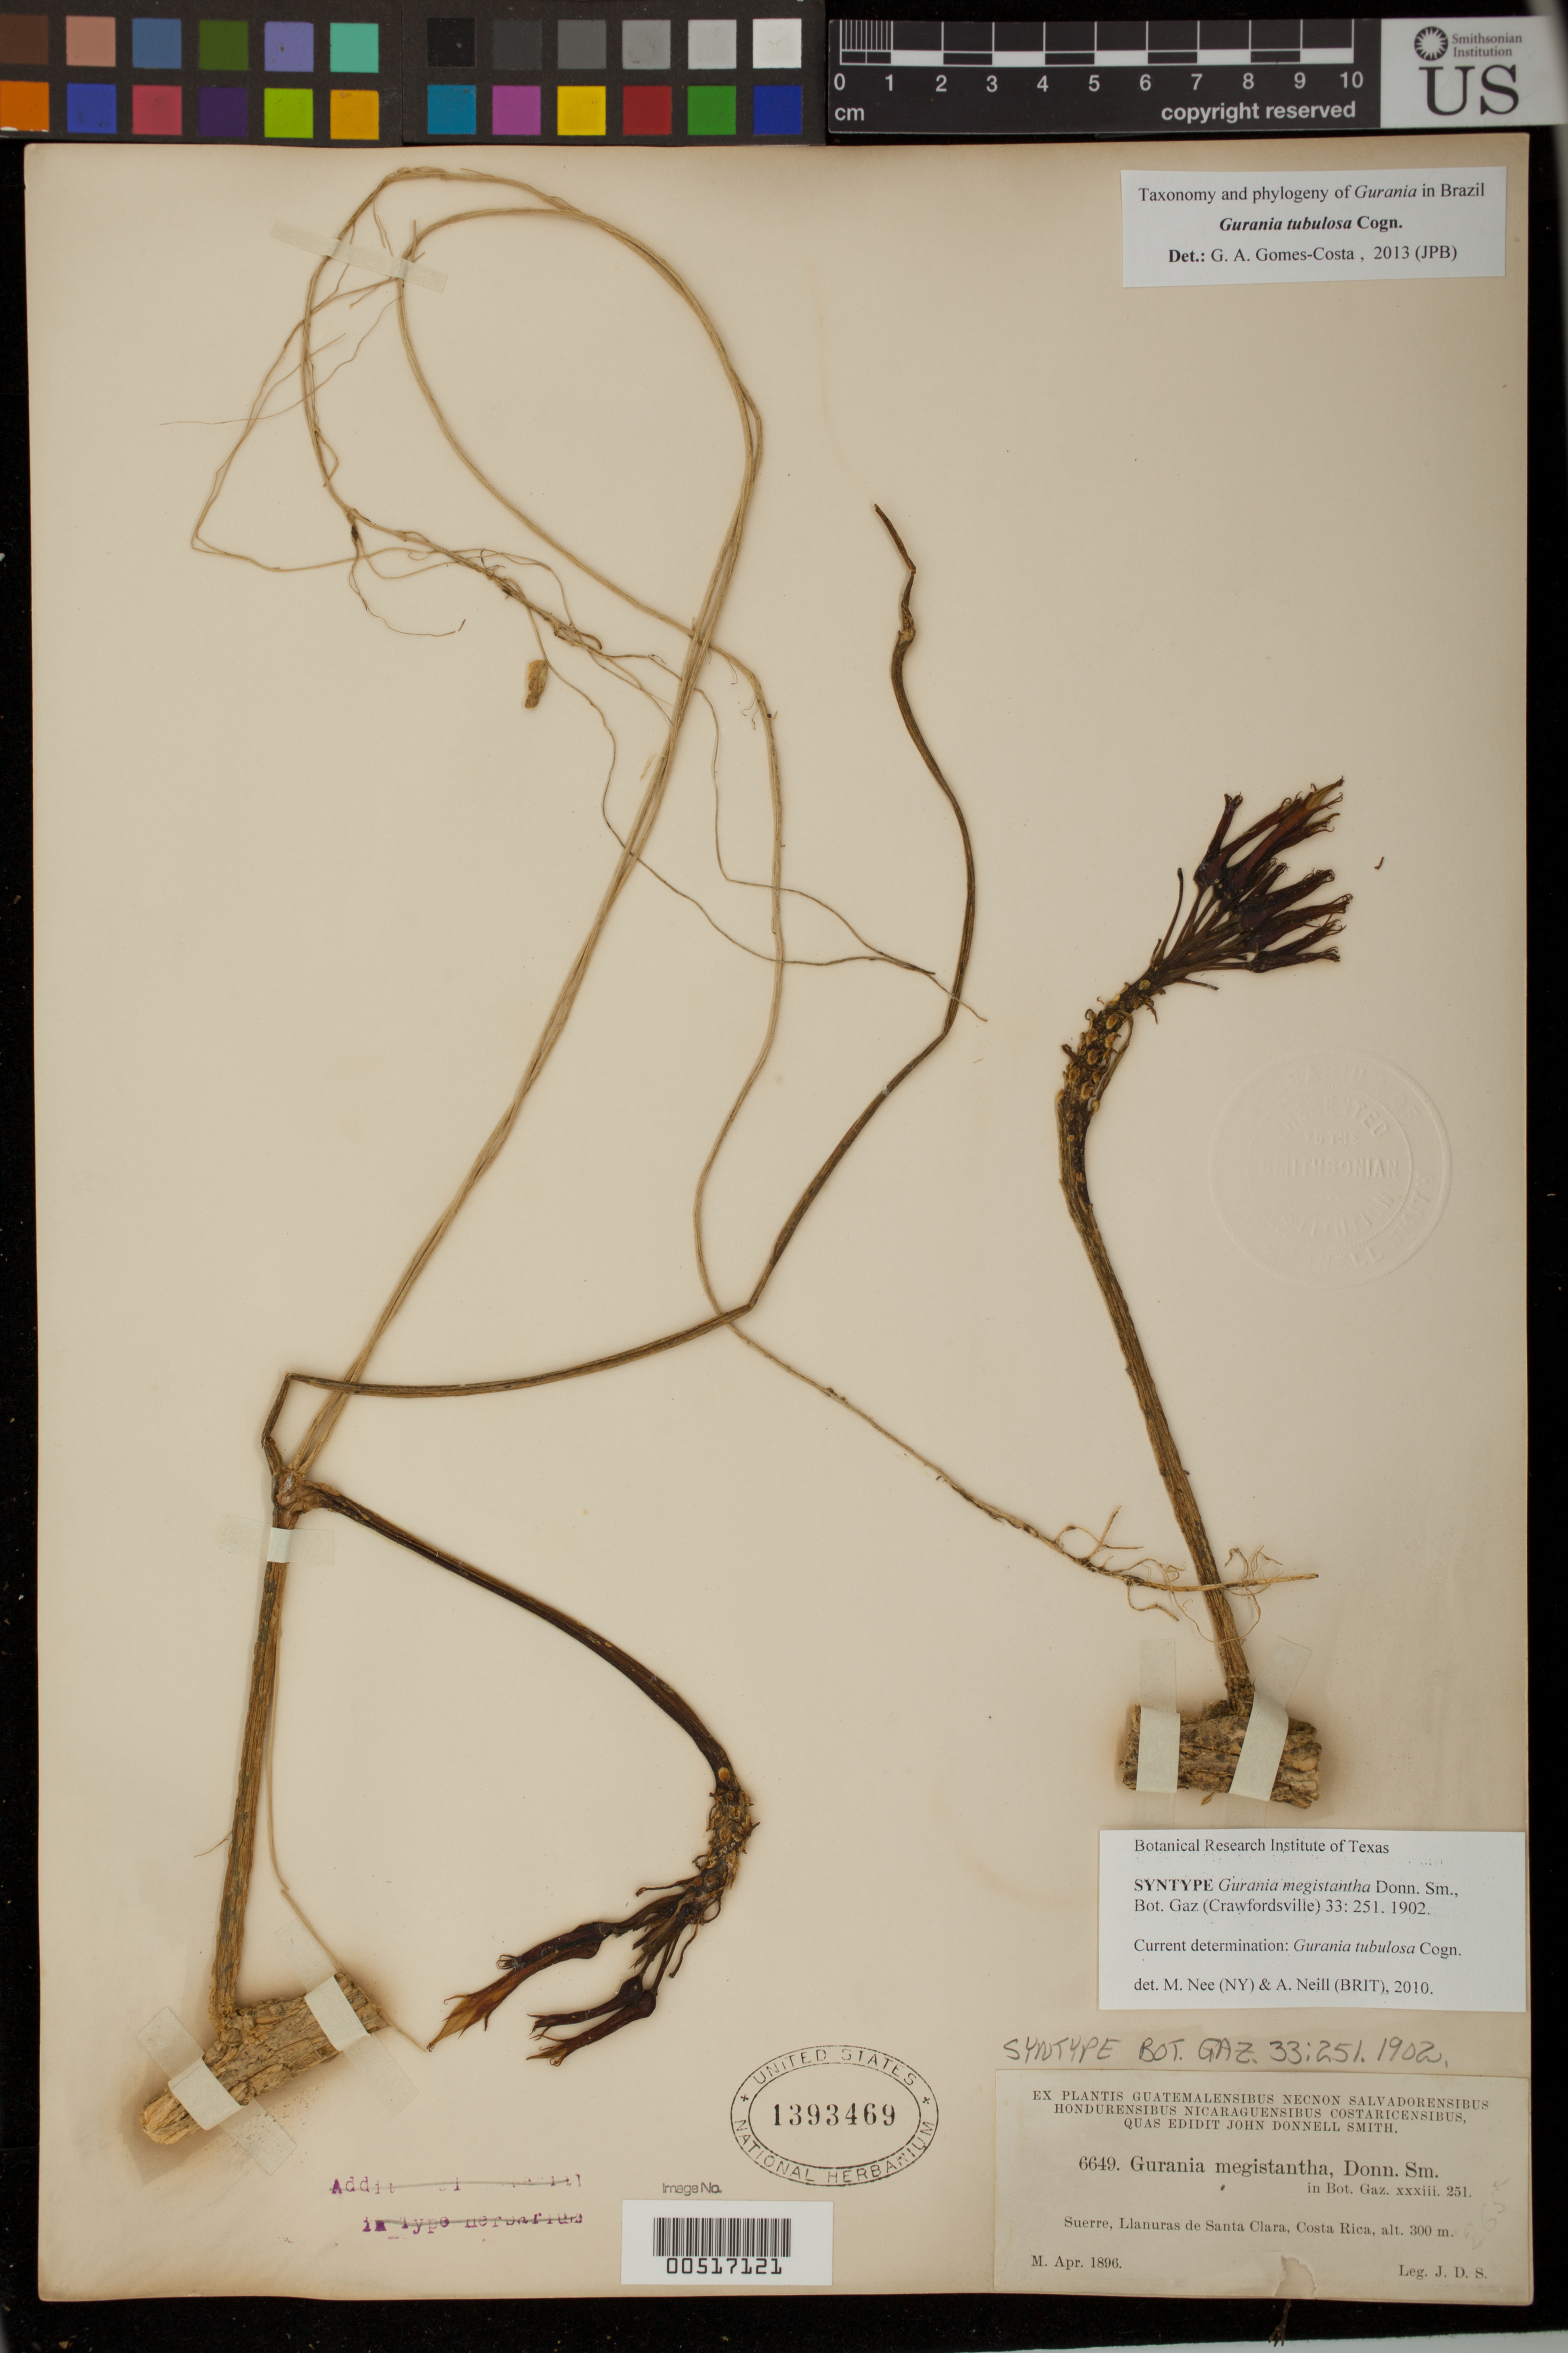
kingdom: Plantae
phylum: Tracheophyta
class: Magnoliopsida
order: Cucurbitales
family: Cucurbitaceae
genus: Gurania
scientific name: Gurania megistantha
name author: Donn. Sm.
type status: Syntype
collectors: J. Donnell Smith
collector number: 6649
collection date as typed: Apr 1896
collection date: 1896-04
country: Costa Rica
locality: Suerre, Llanuras de Santa Clara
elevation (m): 300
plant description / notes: One of 3 sheets (USNH 1393469, 1393470, 1393471) representing 2 different collections received from the John Donnell Smith herbarium.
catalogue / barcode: US 1393469